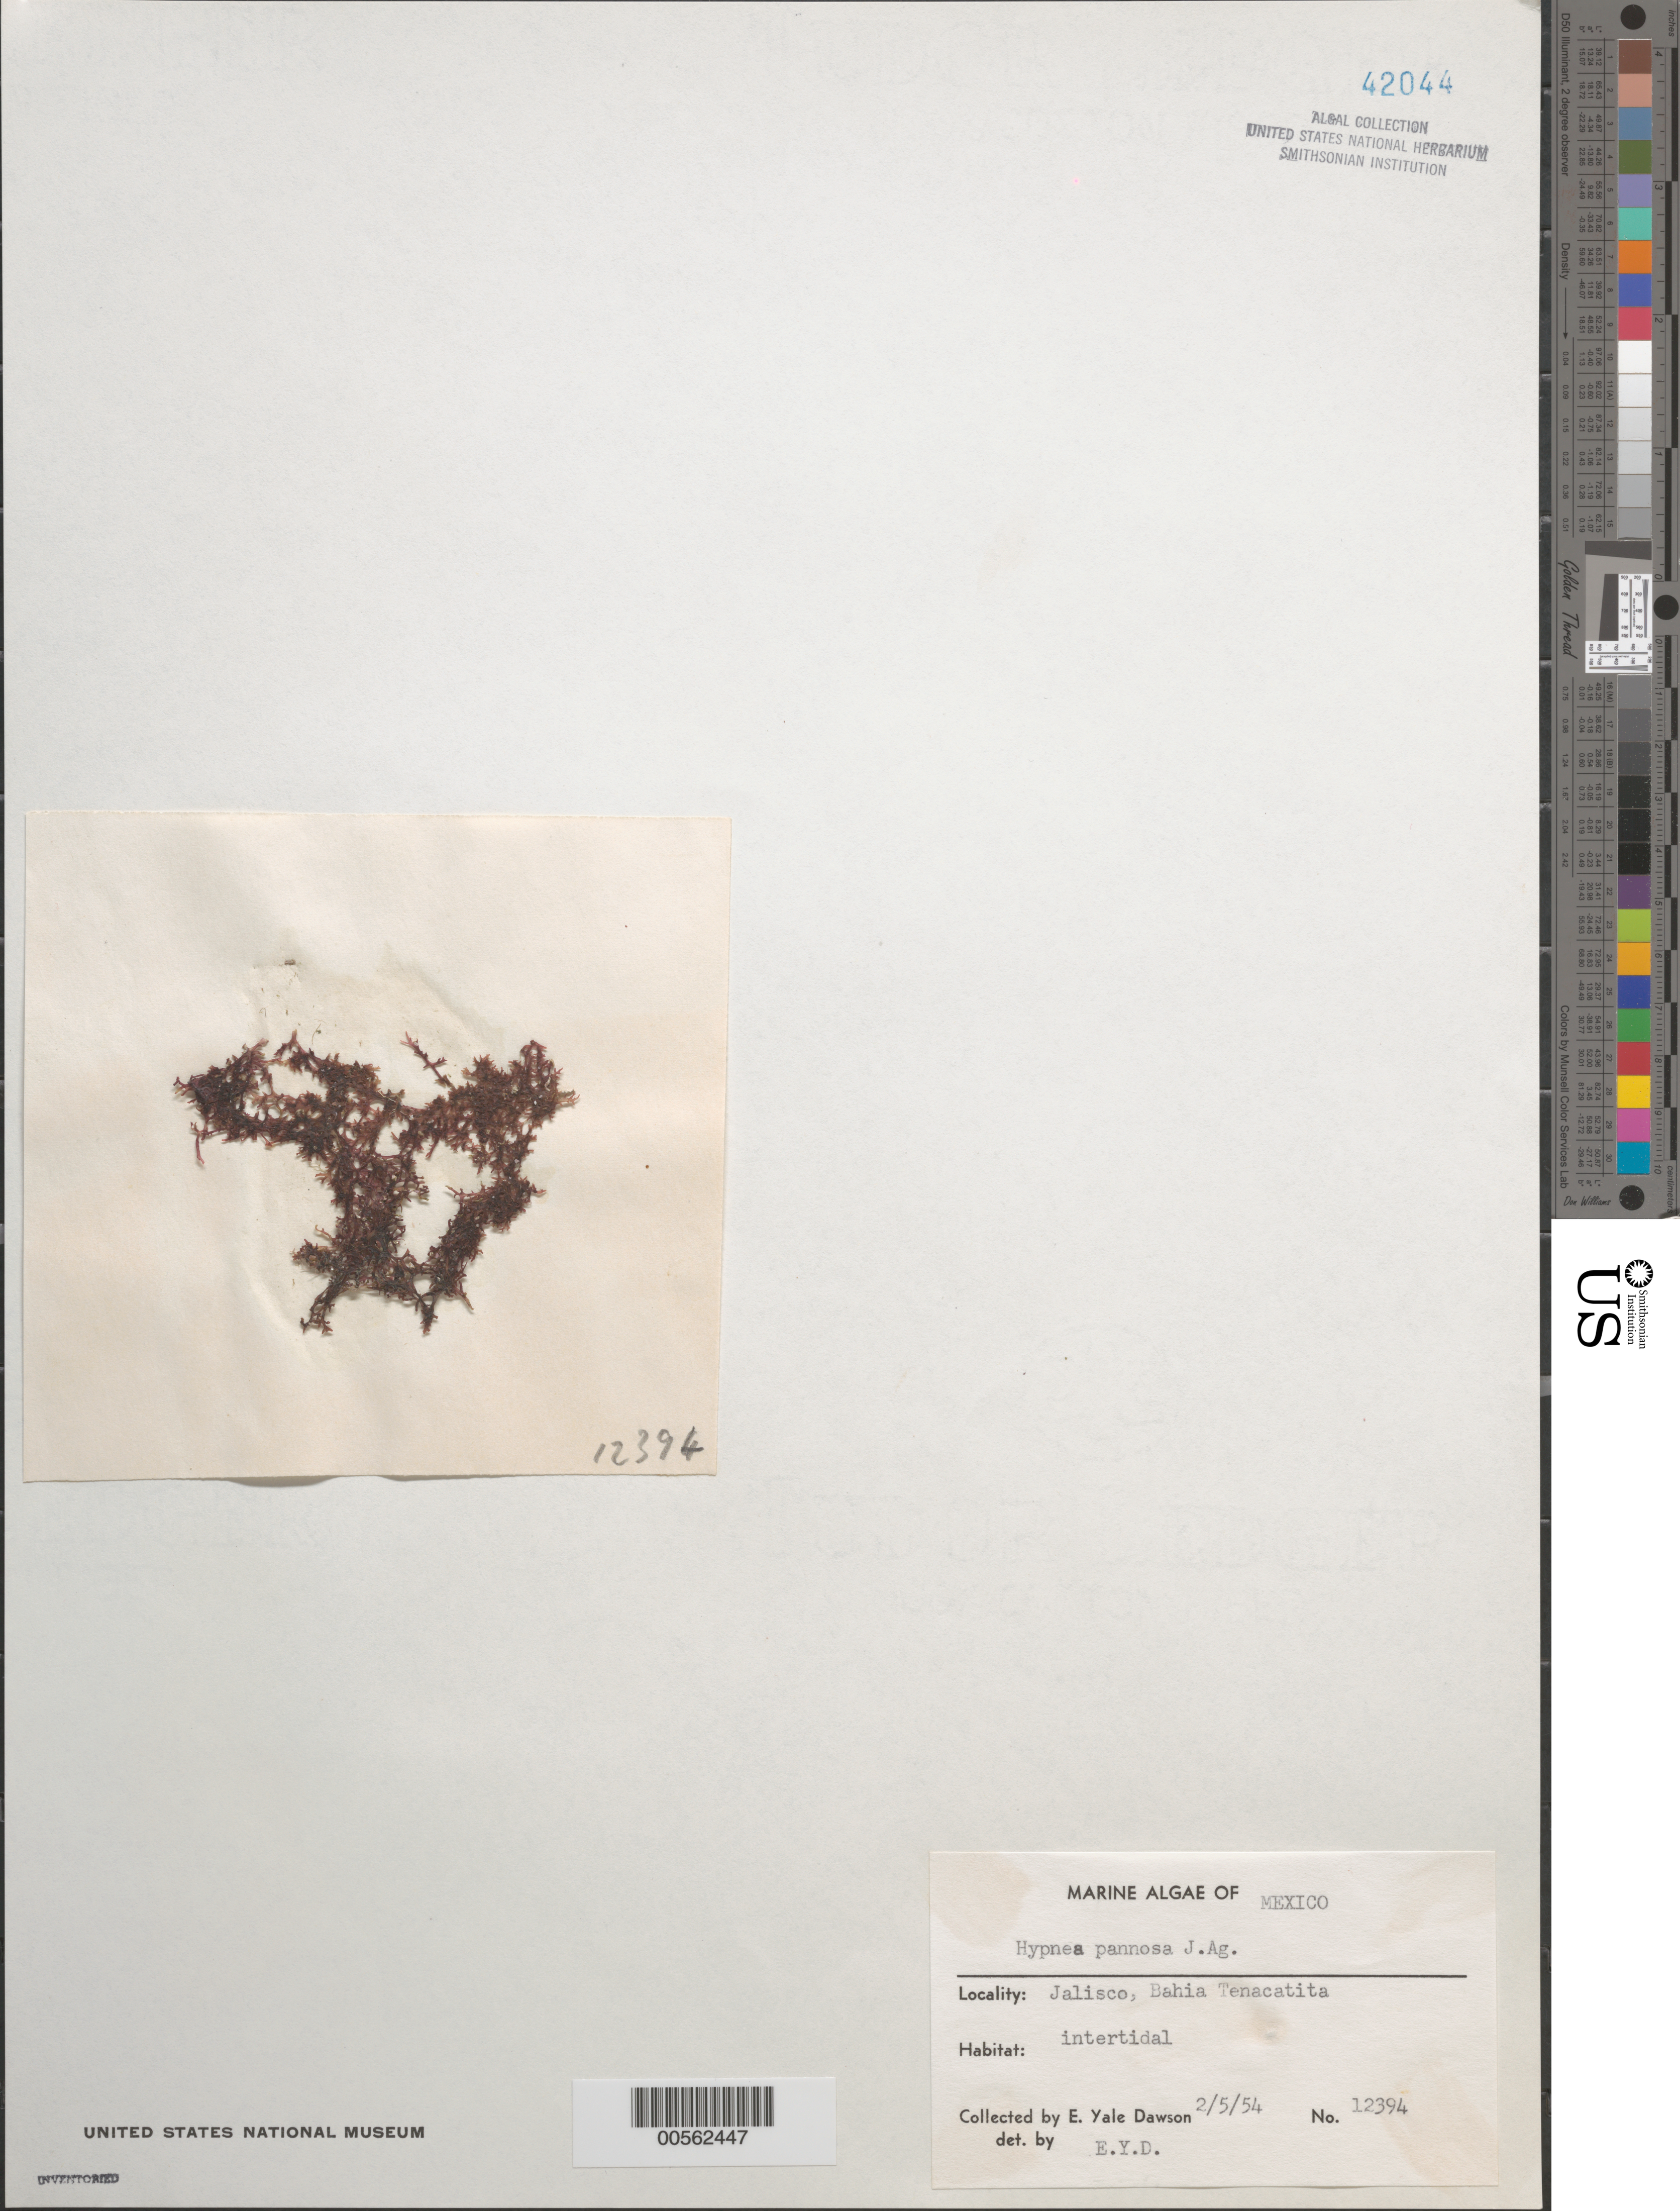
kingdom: Plantae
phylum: Rhodophyta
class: Florideophyceae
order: Gigartinales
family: Cystocloniaceae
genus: Hypnea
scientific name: Hypnea pannosa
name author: J. Agardh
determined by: Dawson, E. Y.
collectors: E. Y. Dawson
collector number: EYD 12394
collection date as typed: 05 Feb 1954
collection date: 1954-02-05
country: Mexico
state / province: Jalisco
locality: Bahia Tenacatita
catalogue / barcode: US 42044